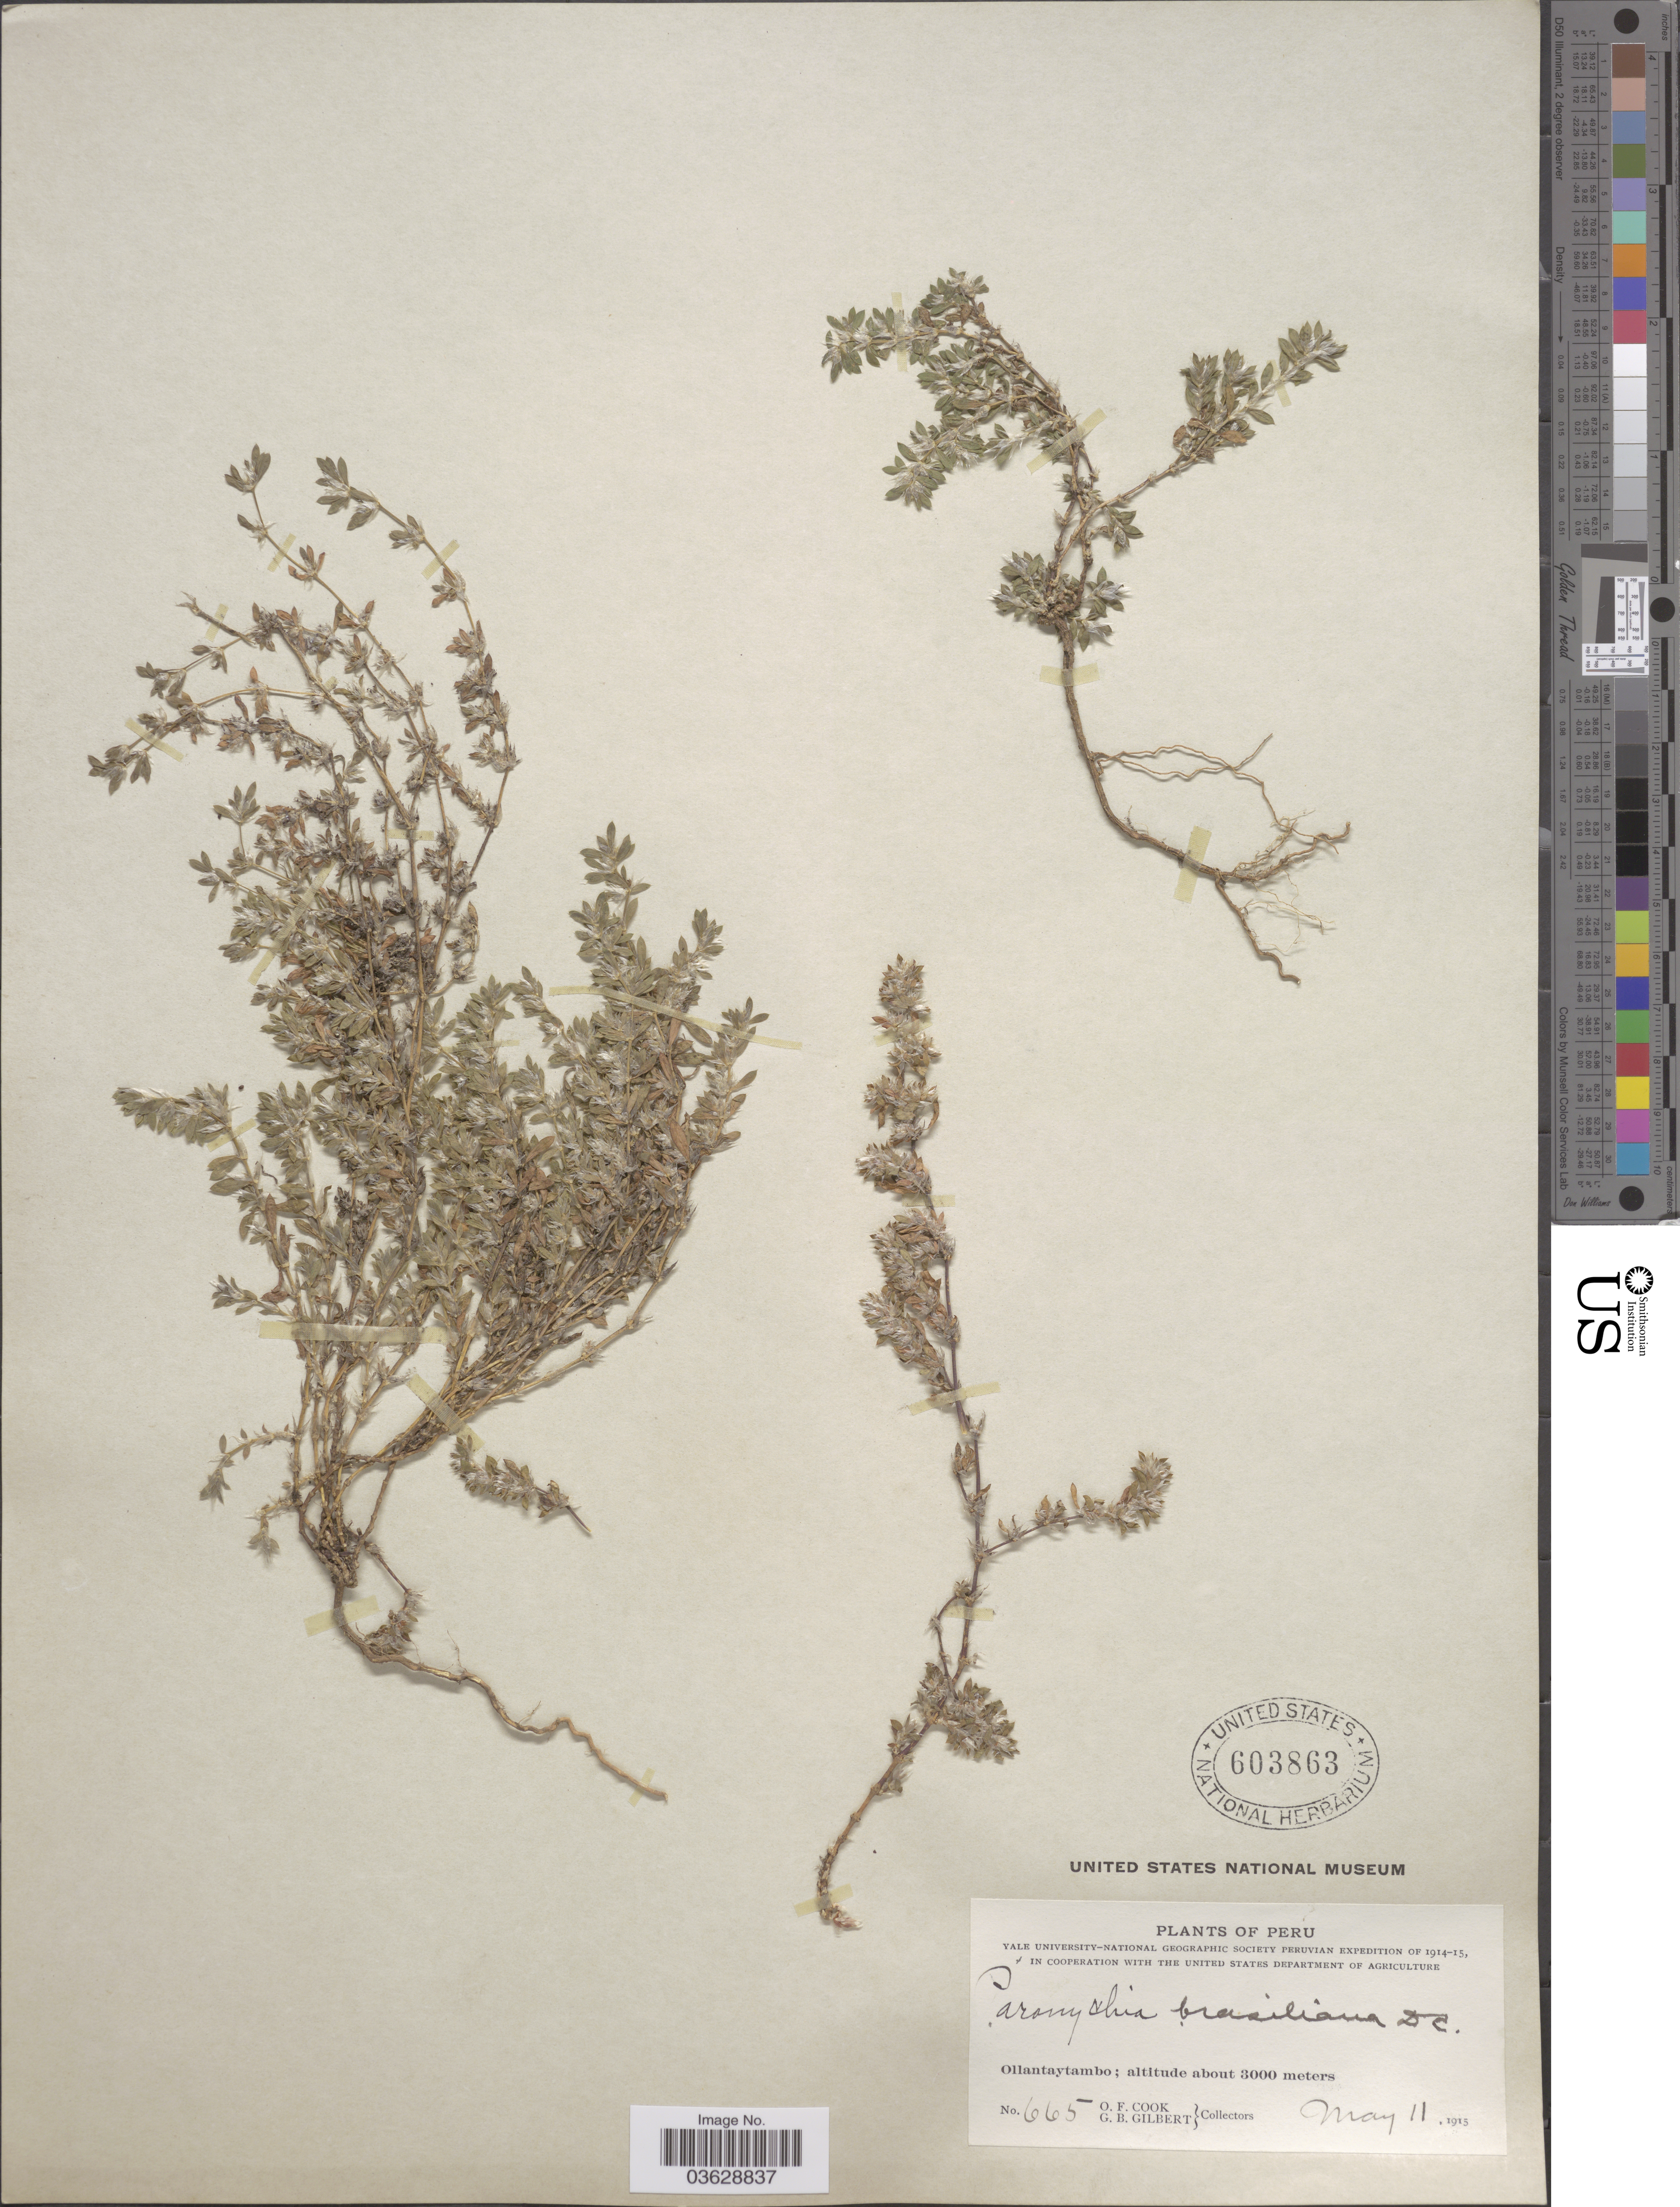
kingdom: Plantae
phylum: Tracheophyta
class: Magnoliopsida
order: Caryophyllales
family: Caryophyllaceae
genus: Paronychia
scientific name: Paronychia brasiliana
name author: DC.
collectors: O. F. Cook & G. B. Gilbert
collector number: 665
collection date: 1915-05-11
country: Peru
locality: Ollantaytambo.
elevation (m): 3000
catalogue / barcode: US 603863